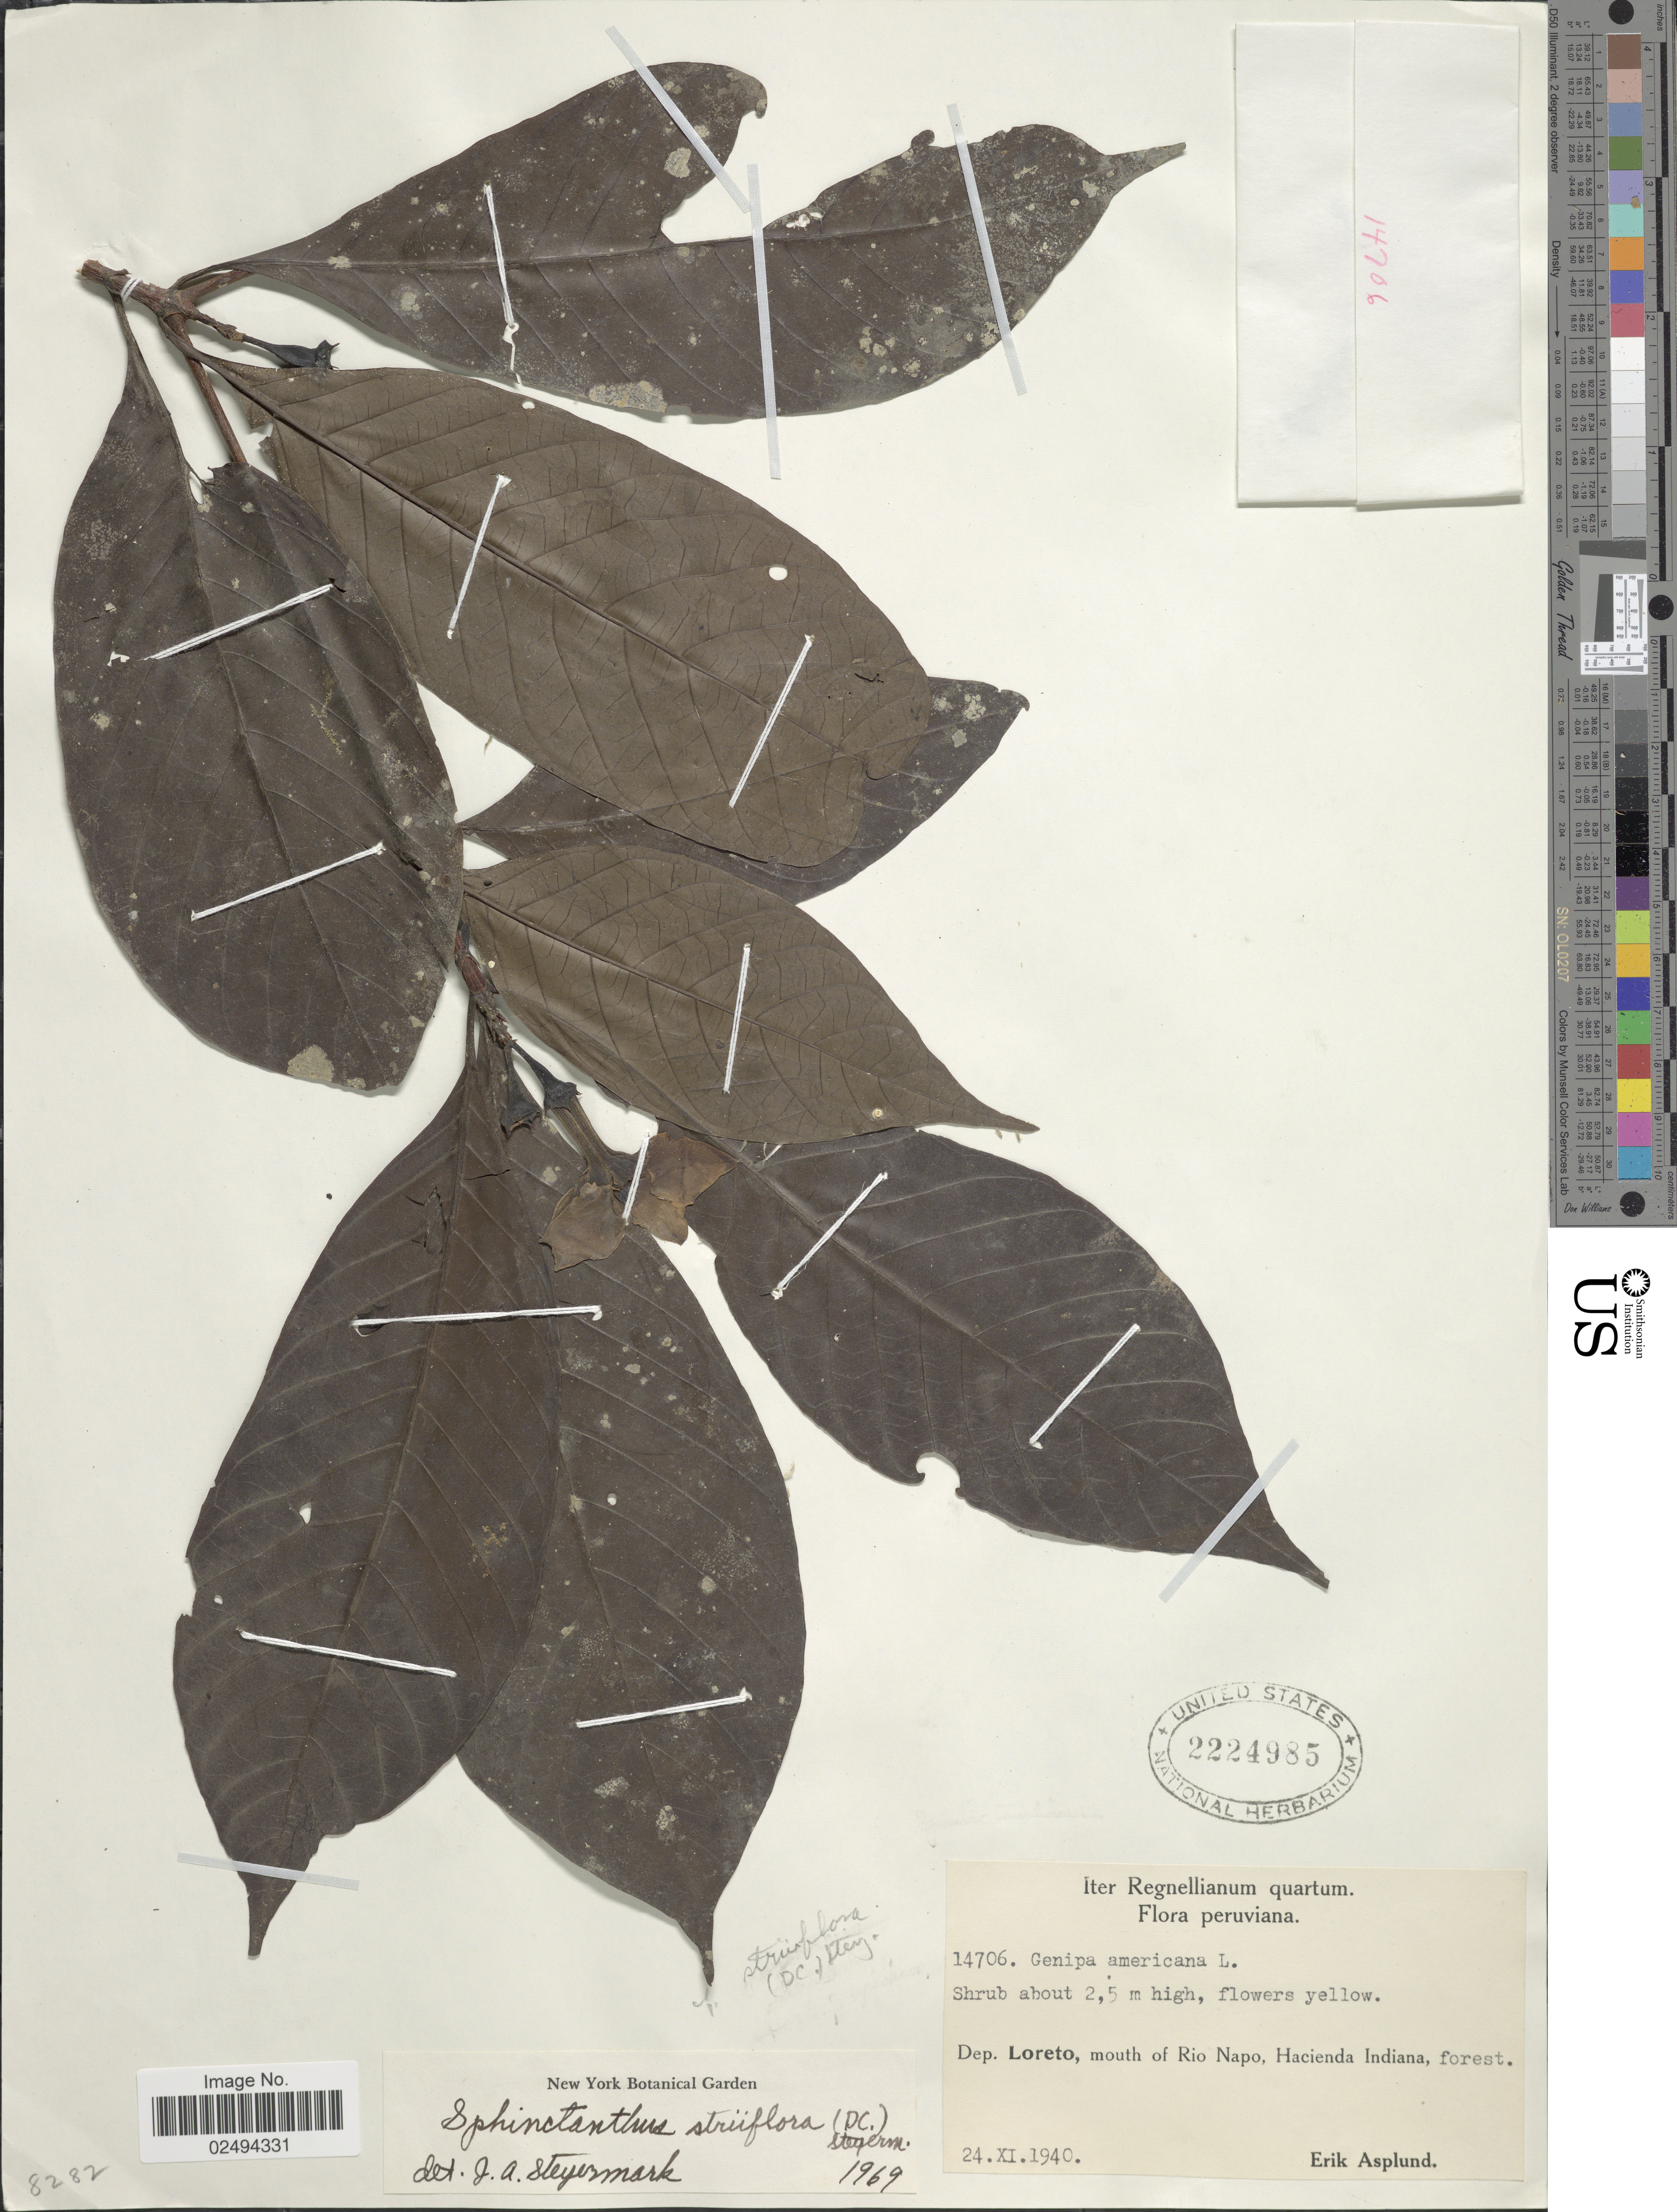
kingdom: Plantae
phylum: Tracheophyta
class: Magnoliopsida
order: Gentianales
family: Rubiaceae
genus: Sphinctanthus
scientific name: Sphinctanthus striiflorus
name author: (DC.) Hook. f. ex K. Schum.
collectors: E. Asplund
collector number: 14706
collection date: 1940-11-24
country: Peru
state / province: Loreto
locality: Dept. Loreto, mouth of Rio Napo, Hacienda Indiana, forest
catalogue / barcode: US 2224985